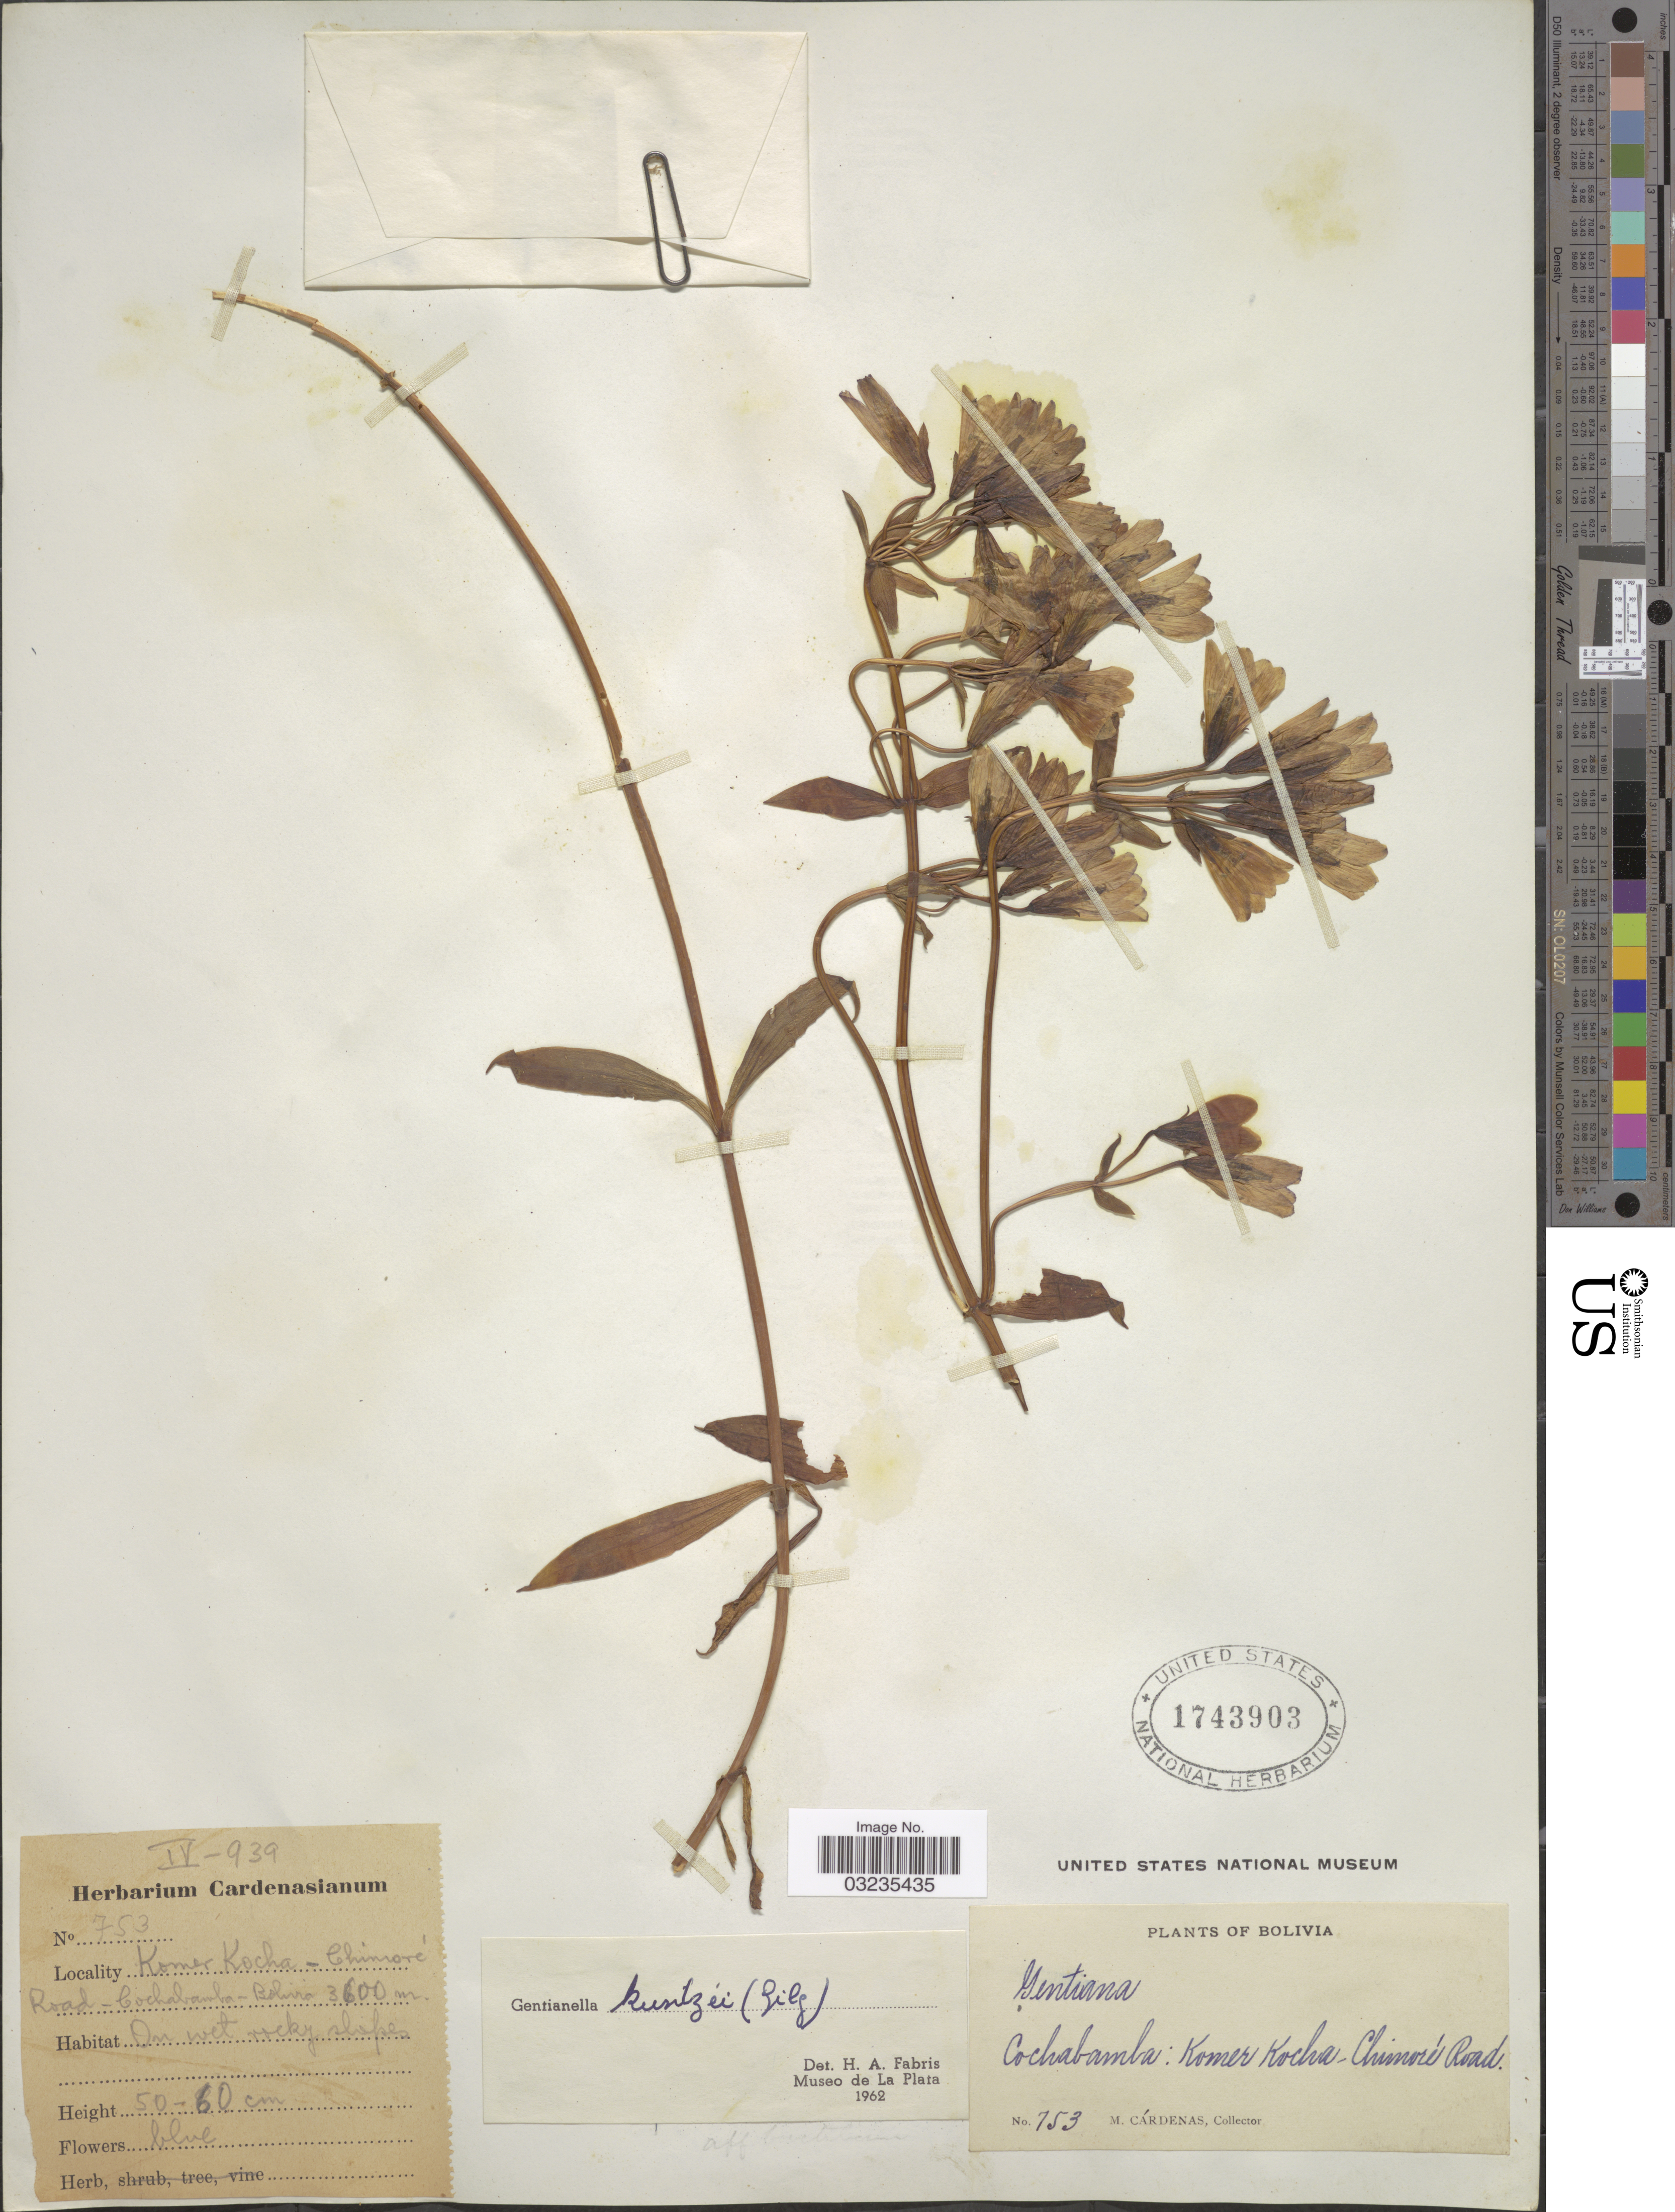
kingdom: Plantae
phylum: Tracheophyta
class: Magnoliopsida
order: Gentianales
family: Gentianaceae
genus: Gentiana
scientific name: Gentiana kuntzei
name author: Gilg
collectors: M. Cárdenas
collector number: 753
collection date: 1939-04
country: Bolivia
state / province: Cochabamba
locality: Komer Kocha - Chimoré Road.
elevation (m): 3600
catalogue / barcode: US 1743903